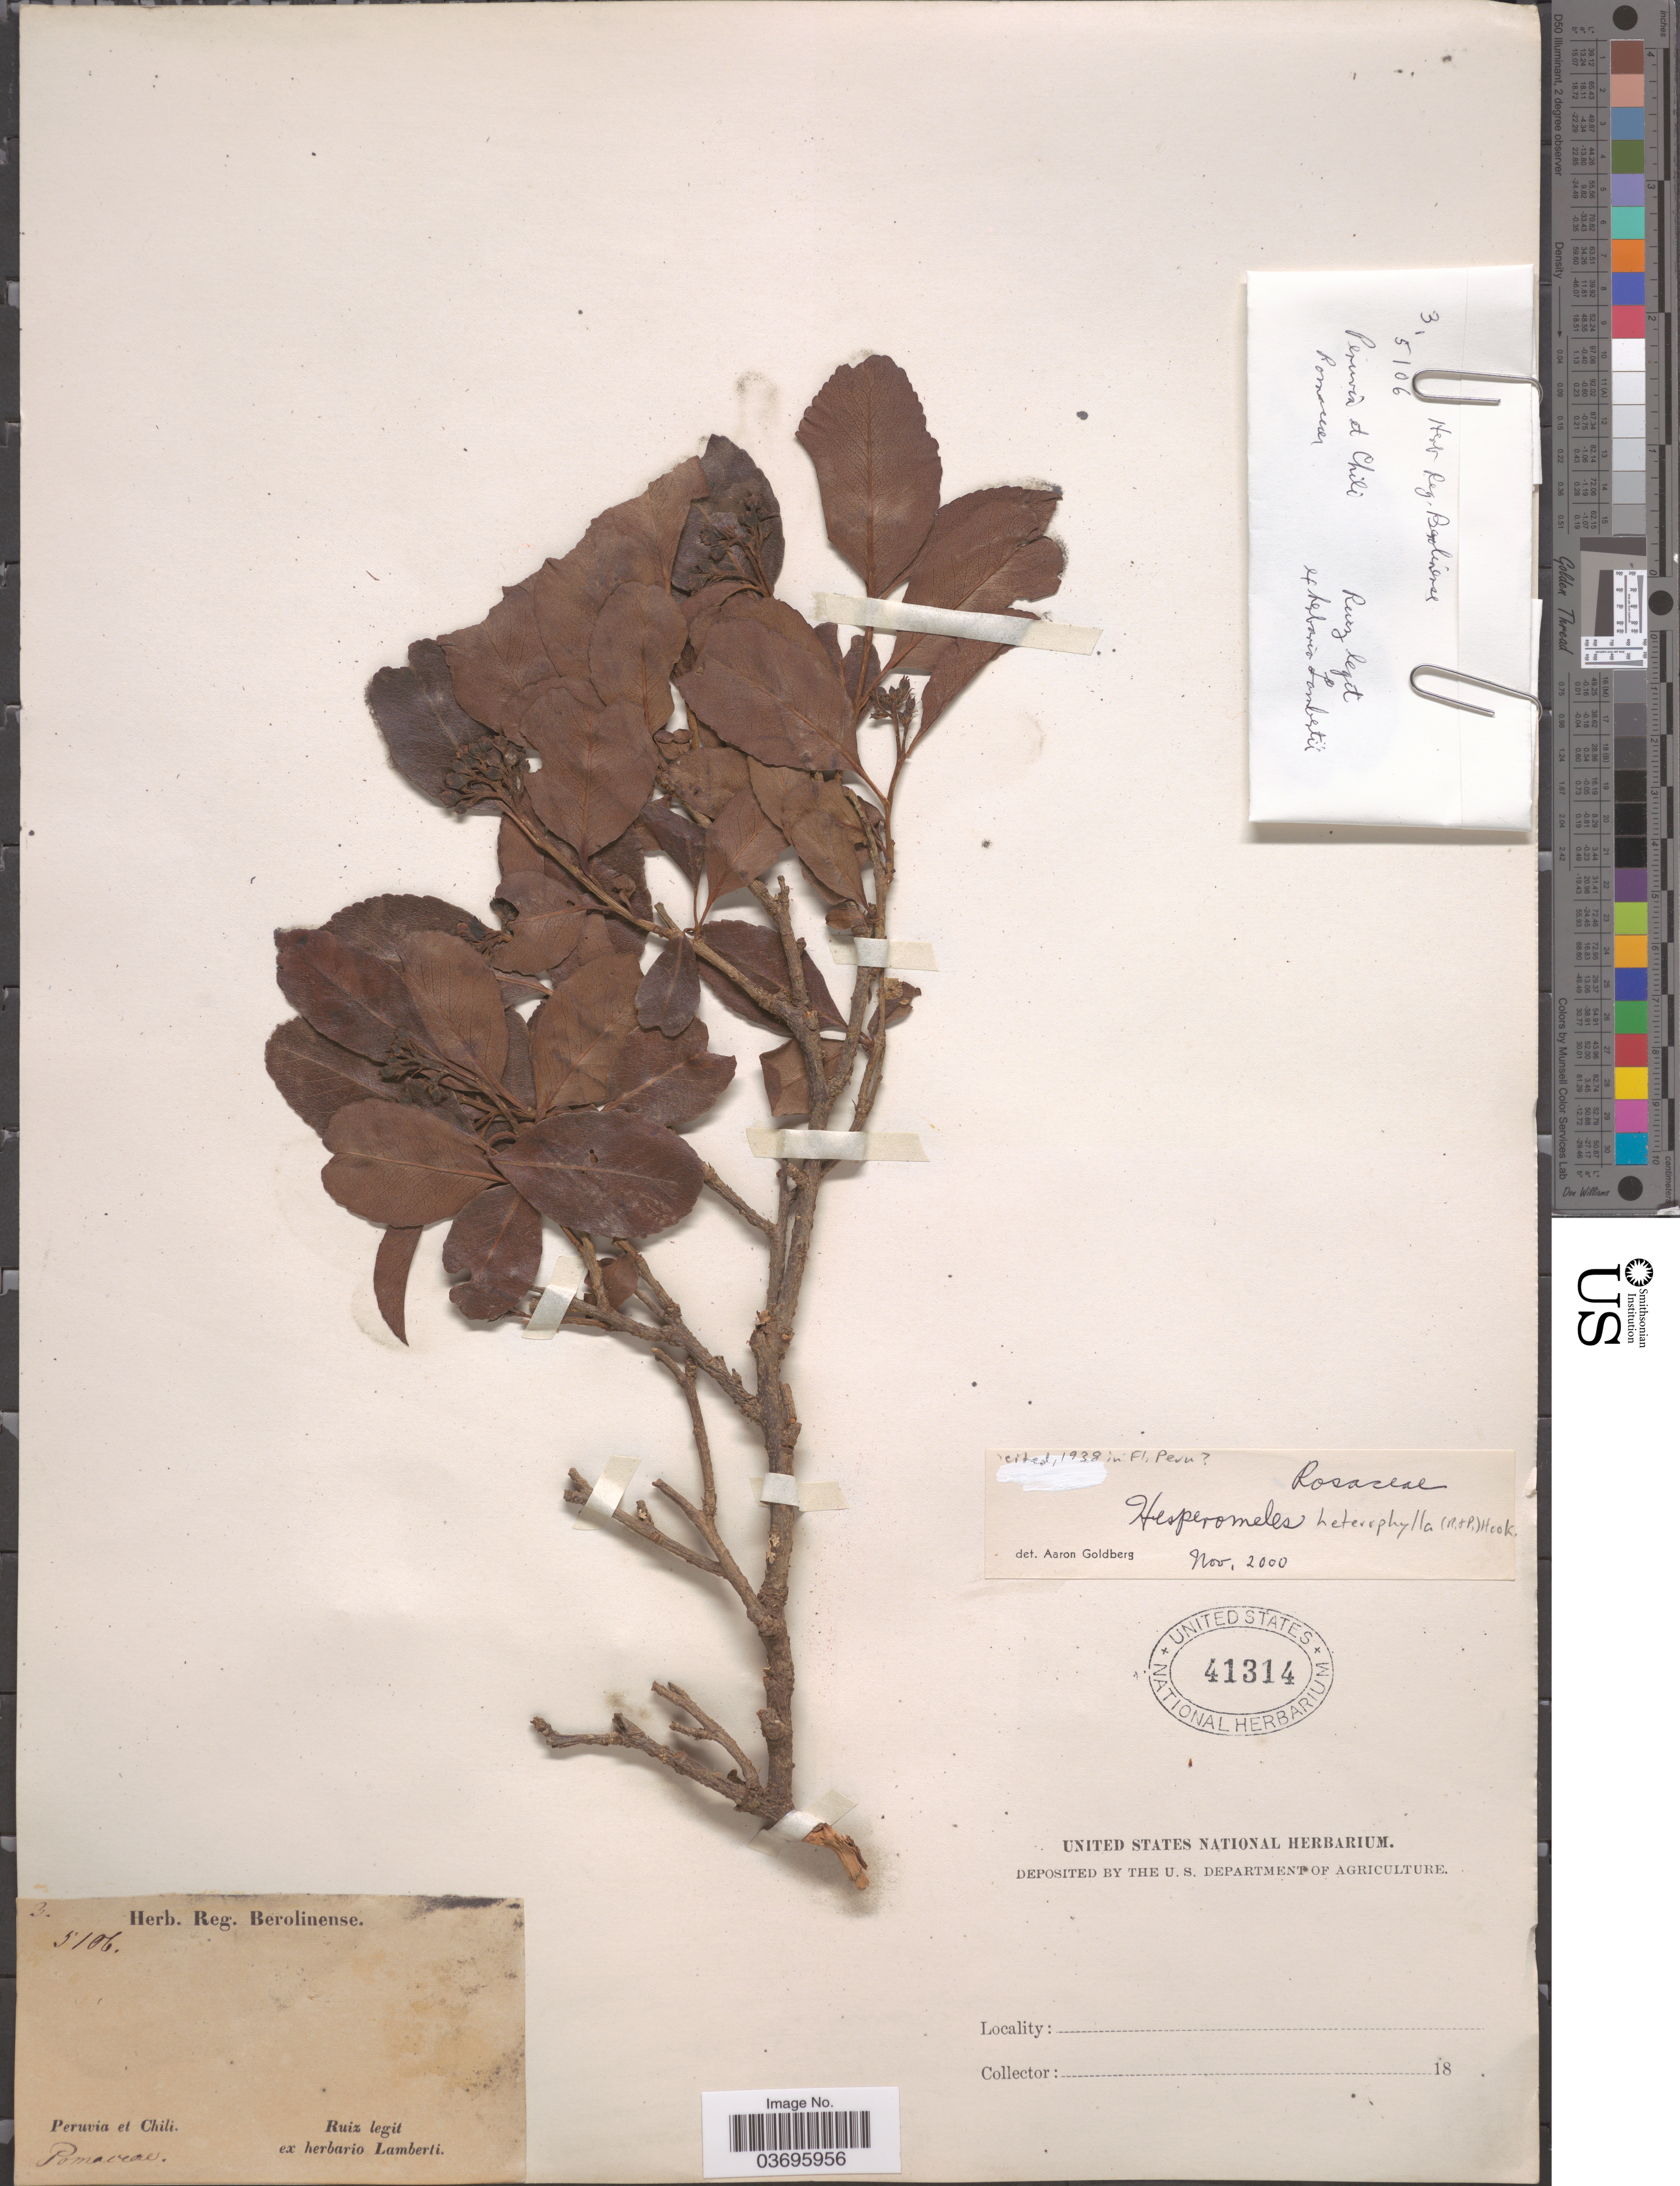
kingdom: Plantae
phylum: Tracheophyta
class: Magnoliopsida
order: Rosales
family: Rosaceae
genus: Hesperomeles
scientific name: Hesperomeles heterophylla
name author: (Ruiz & Pav.) Hook.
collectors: Ruiz, --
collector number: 5106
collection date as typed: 18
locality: Peruvia et Chili.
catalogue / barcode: US 41314